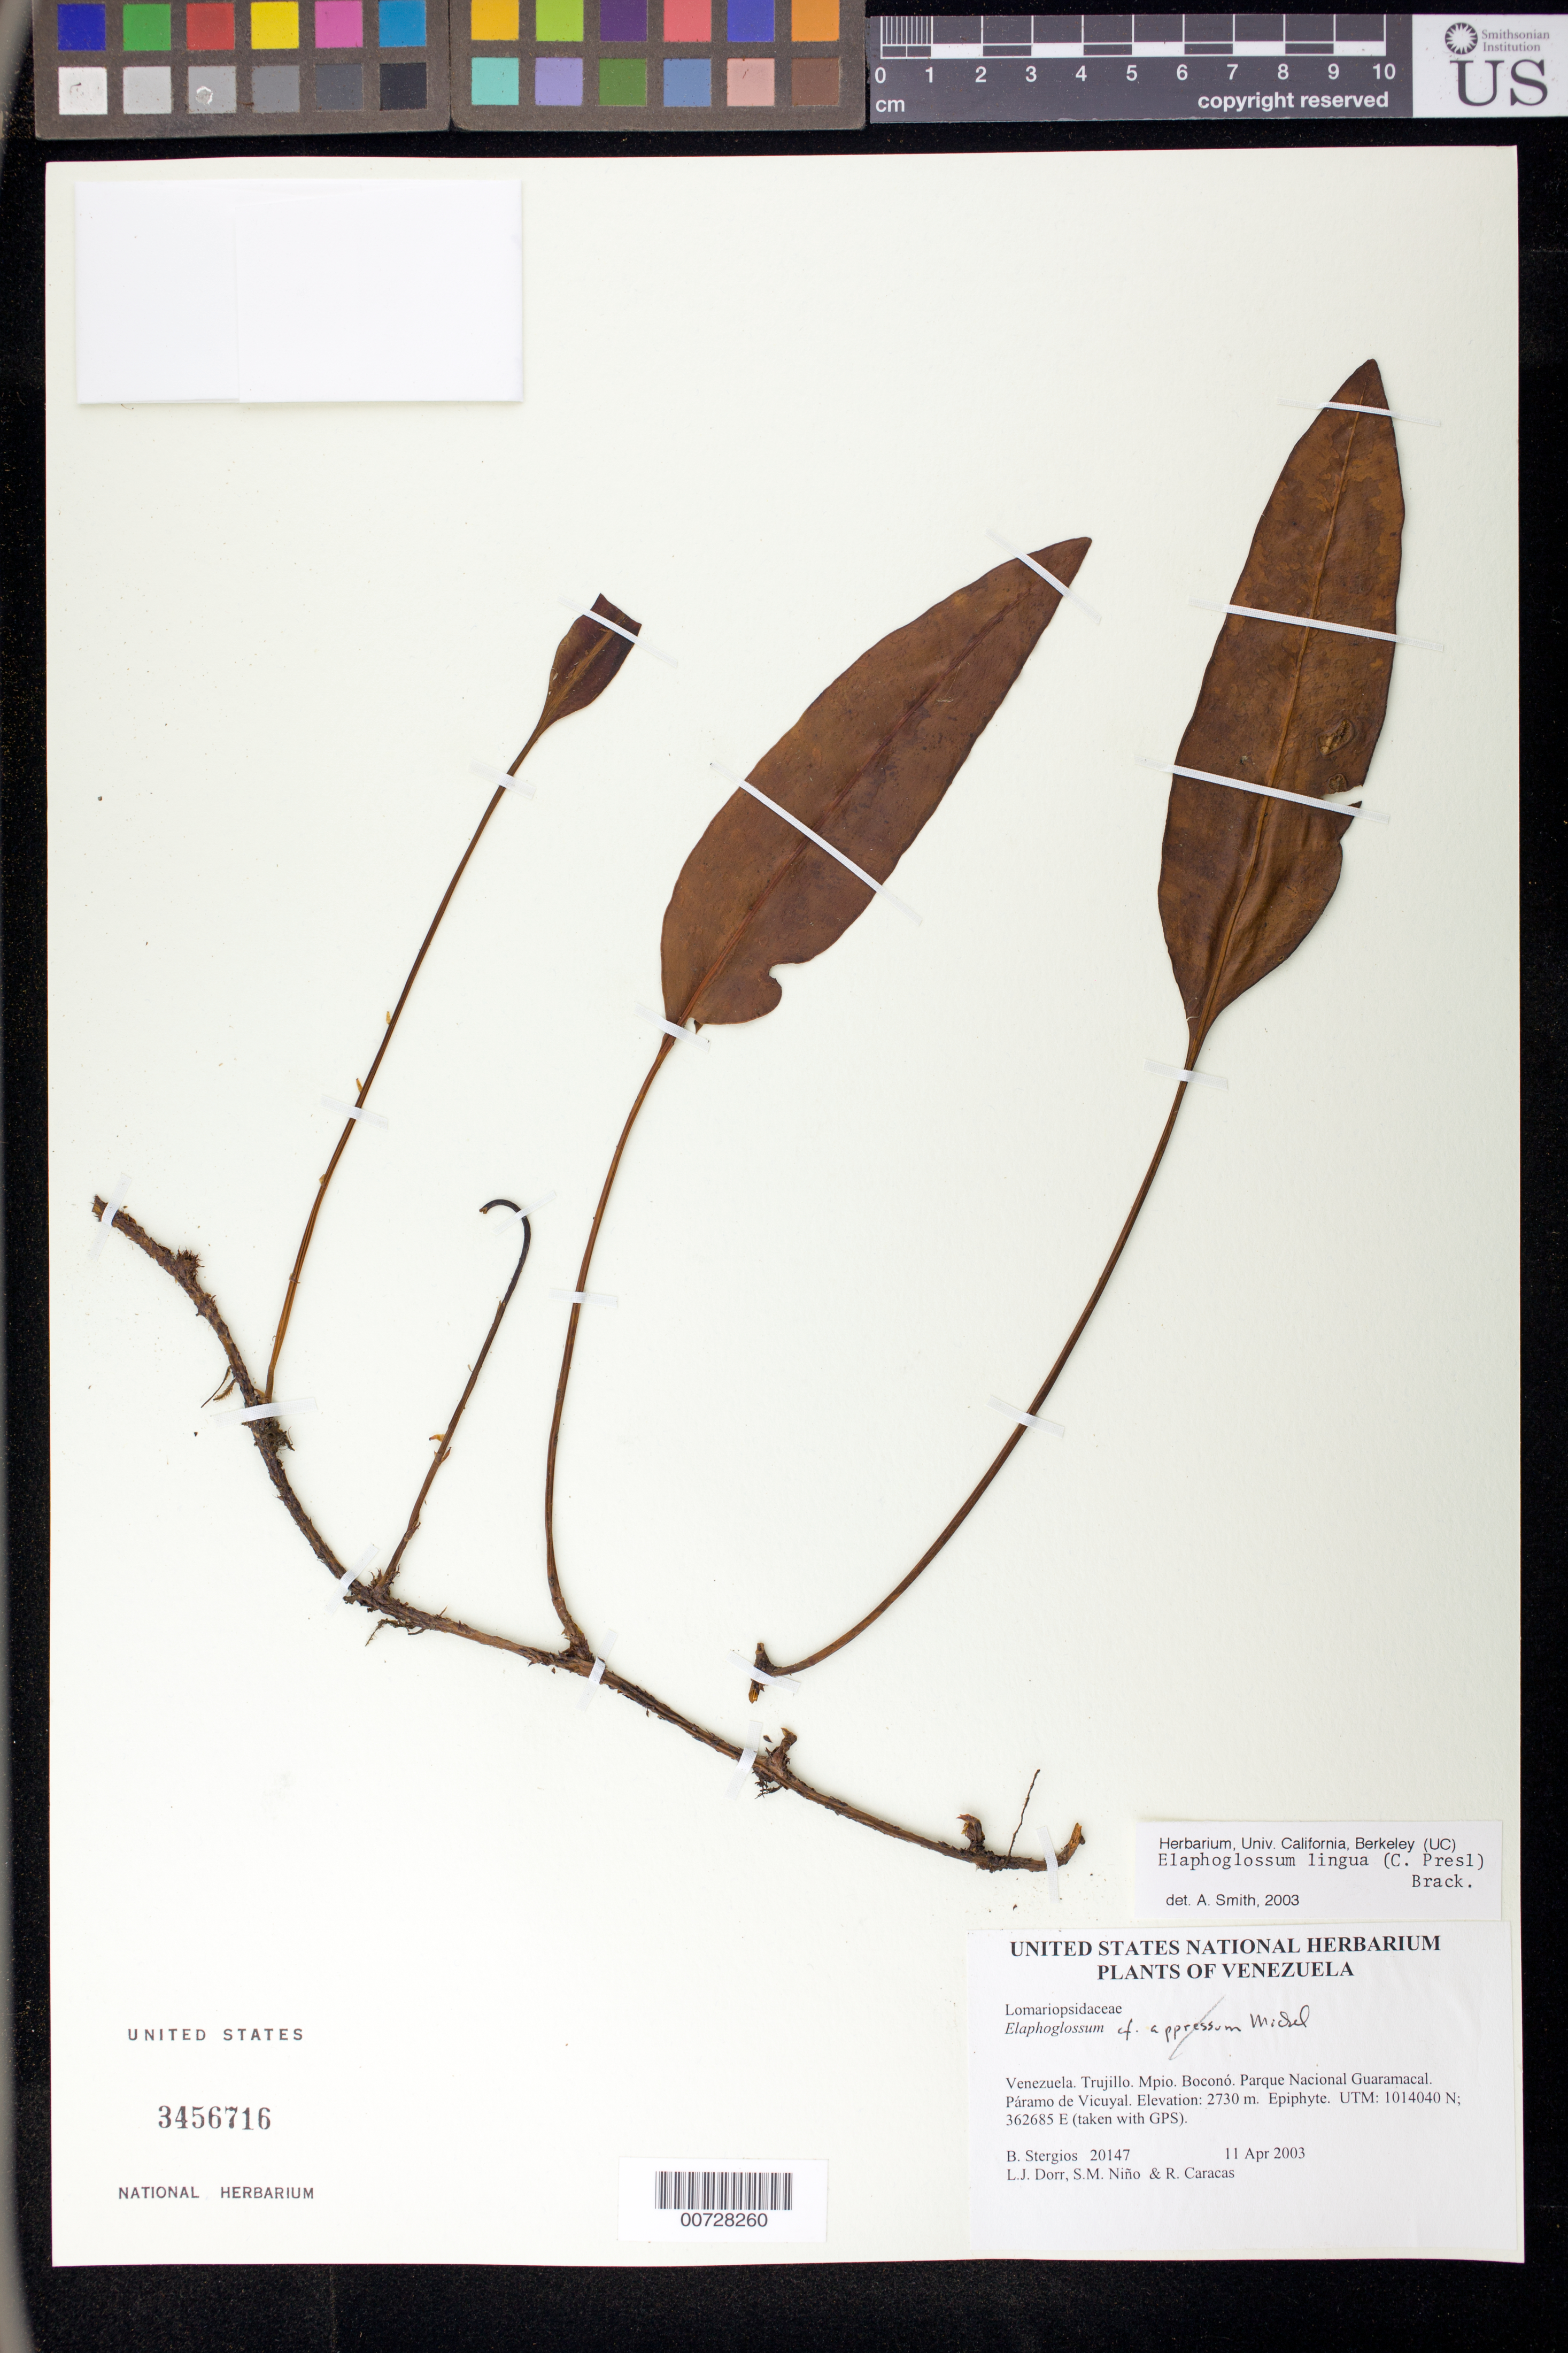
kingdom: Plantae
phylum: Tracheophyta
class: Polypodiopsida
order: Polypodiales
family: Dryopteridaceae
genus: Elaphoglossum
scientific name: Elaphoglossum appressum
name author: Mickel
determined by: Dorr, L. J., (BOT), Smithsonian Institution - National Museum of Natural History (UNITED STATES)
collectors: B. G. Stergios, L. J. Dorr, S. M. Niño & R. Caracas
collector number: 20147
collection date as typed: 11 Apr 2003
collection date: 2003-04-11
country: Venezuela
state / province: Trujillo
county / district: Boconó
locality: Parque Nacional Guaramacal. Páramo de Vicuyal.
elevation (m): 2730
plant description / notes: PORT, US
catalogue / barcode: US 3456716